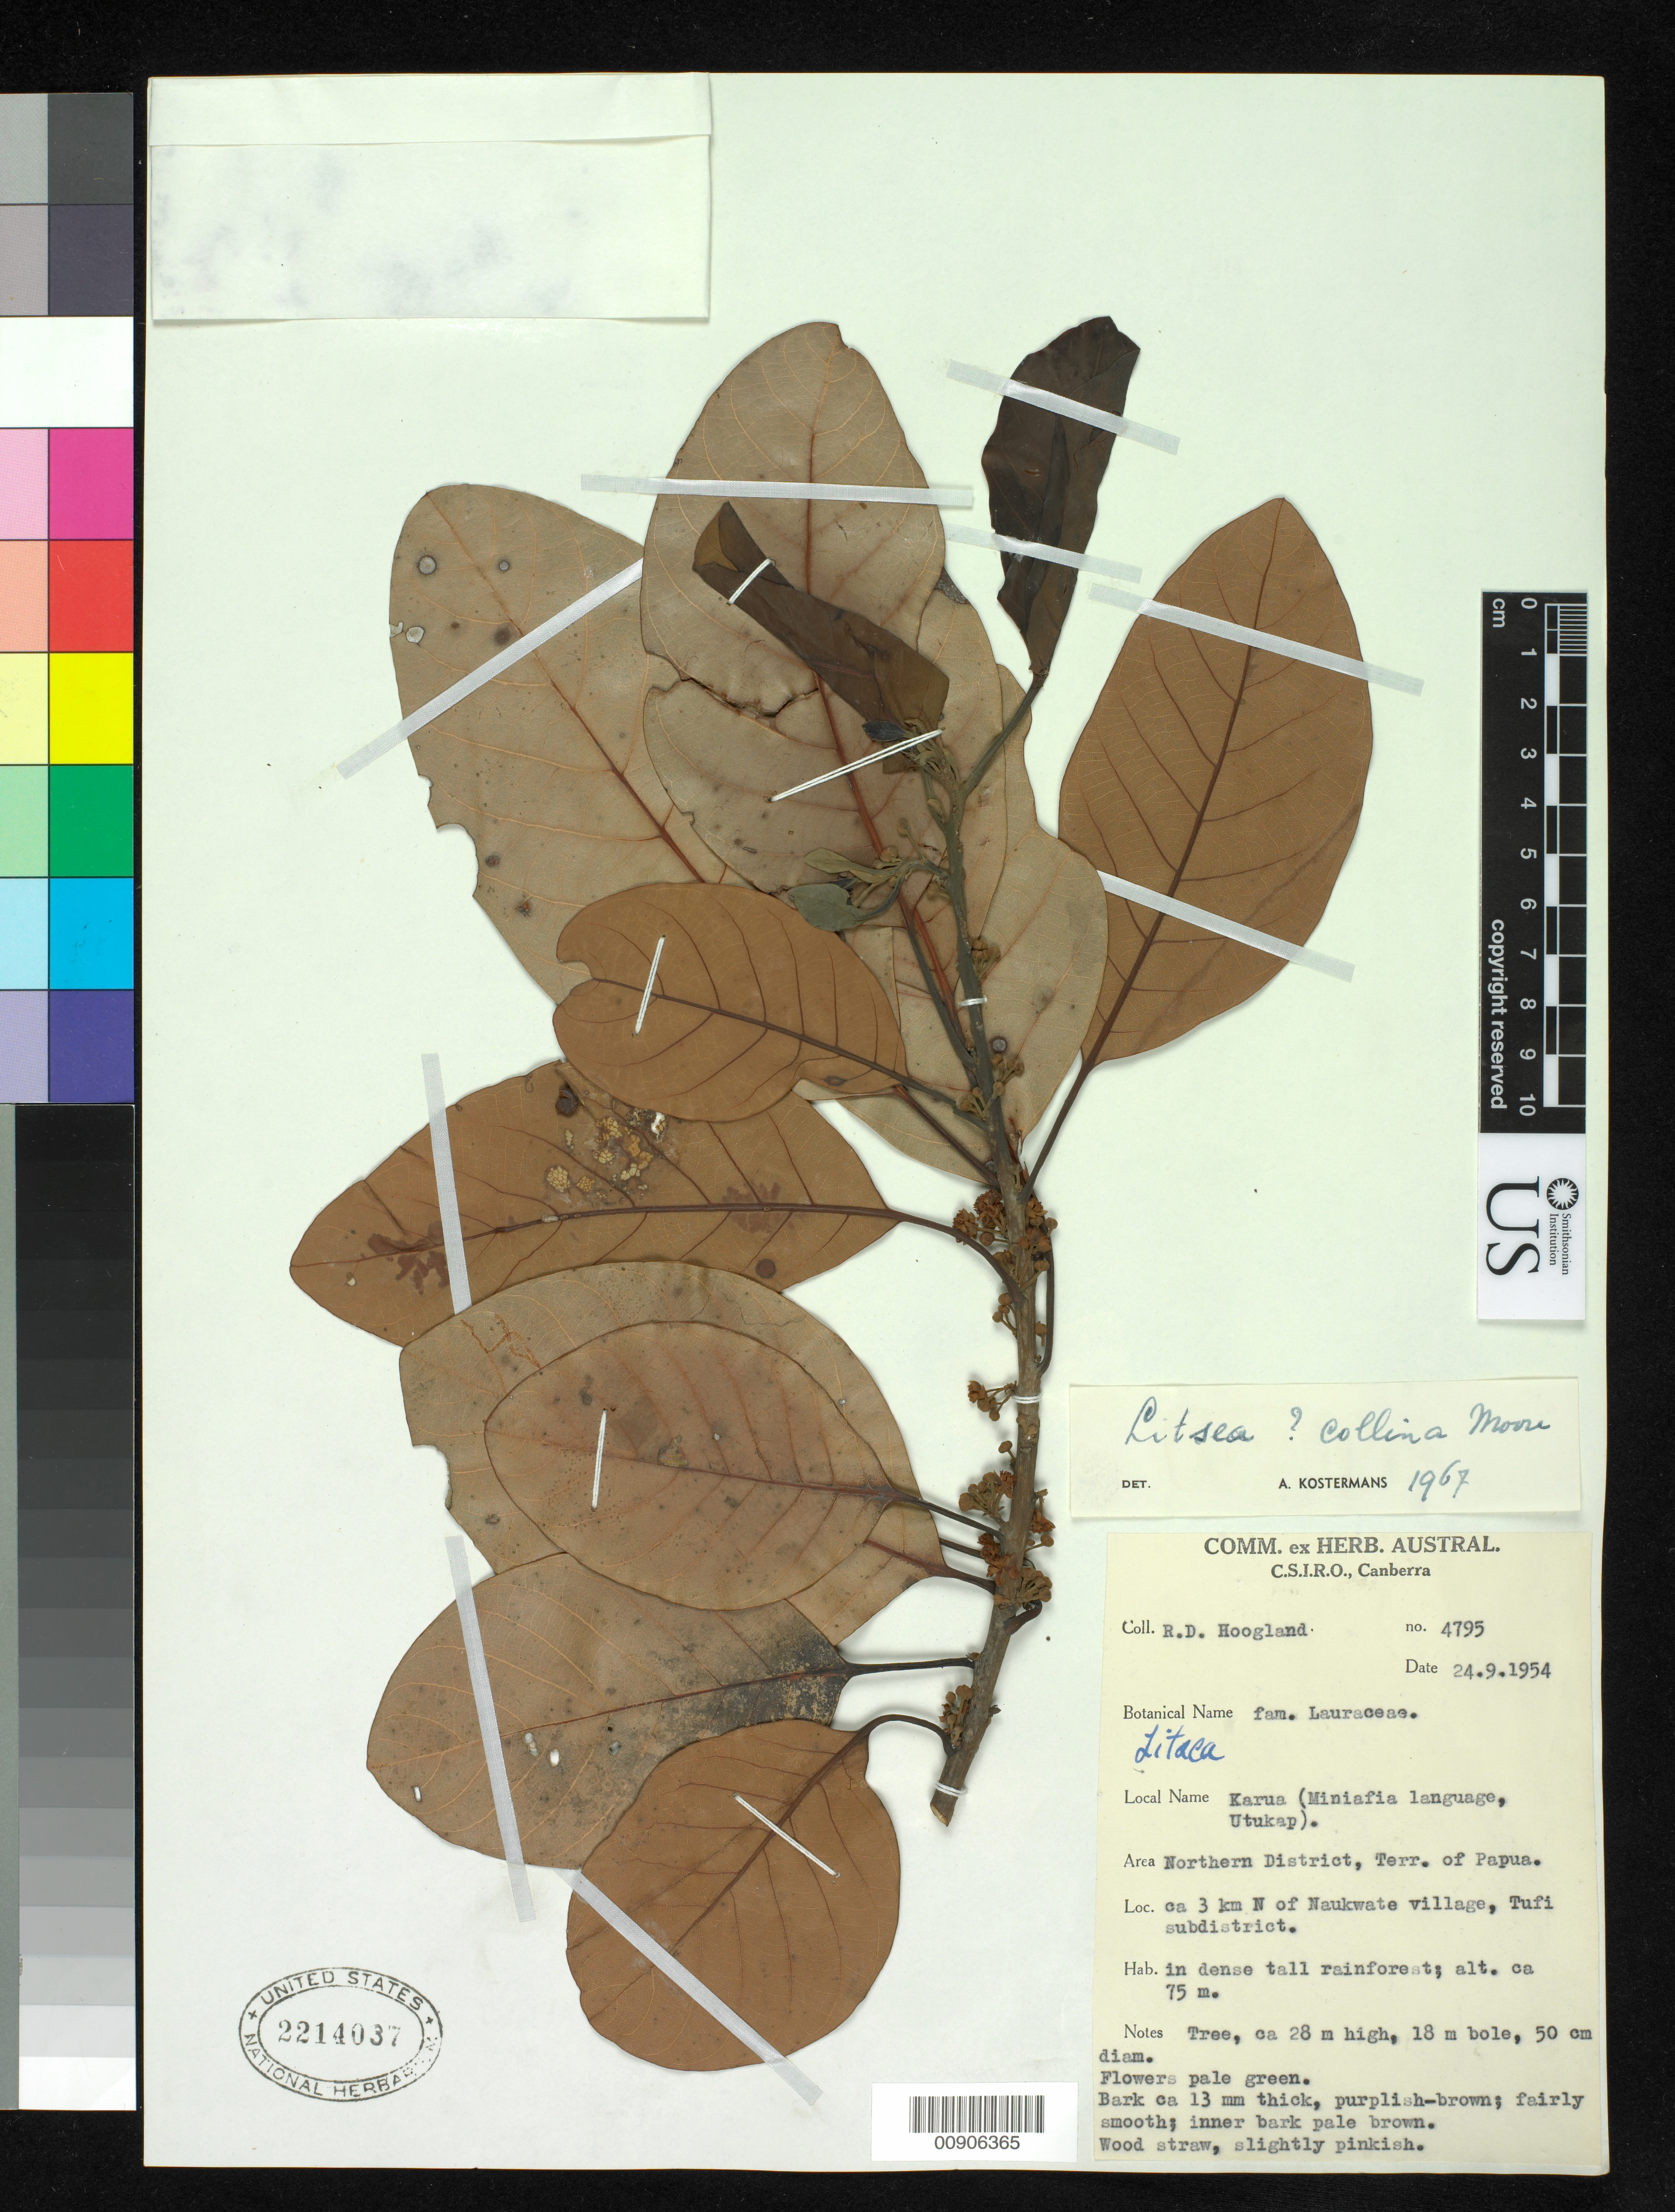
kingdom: Plantae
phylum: Tracheophyta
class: Magnoliopsida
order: Laurales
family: Lauraceae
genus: Litsea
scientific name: Litsea collina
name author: S. Moore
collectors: R. D. Hoogland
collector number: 4795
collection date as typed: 24 Sep 1954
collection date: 1954-09-24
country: Papua New Guinea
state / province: Northern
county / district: Tufi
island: New Guinea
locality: ca 3km n of Naukwate village, Tufi subdistrict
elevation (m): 75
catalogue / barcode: US 2214037